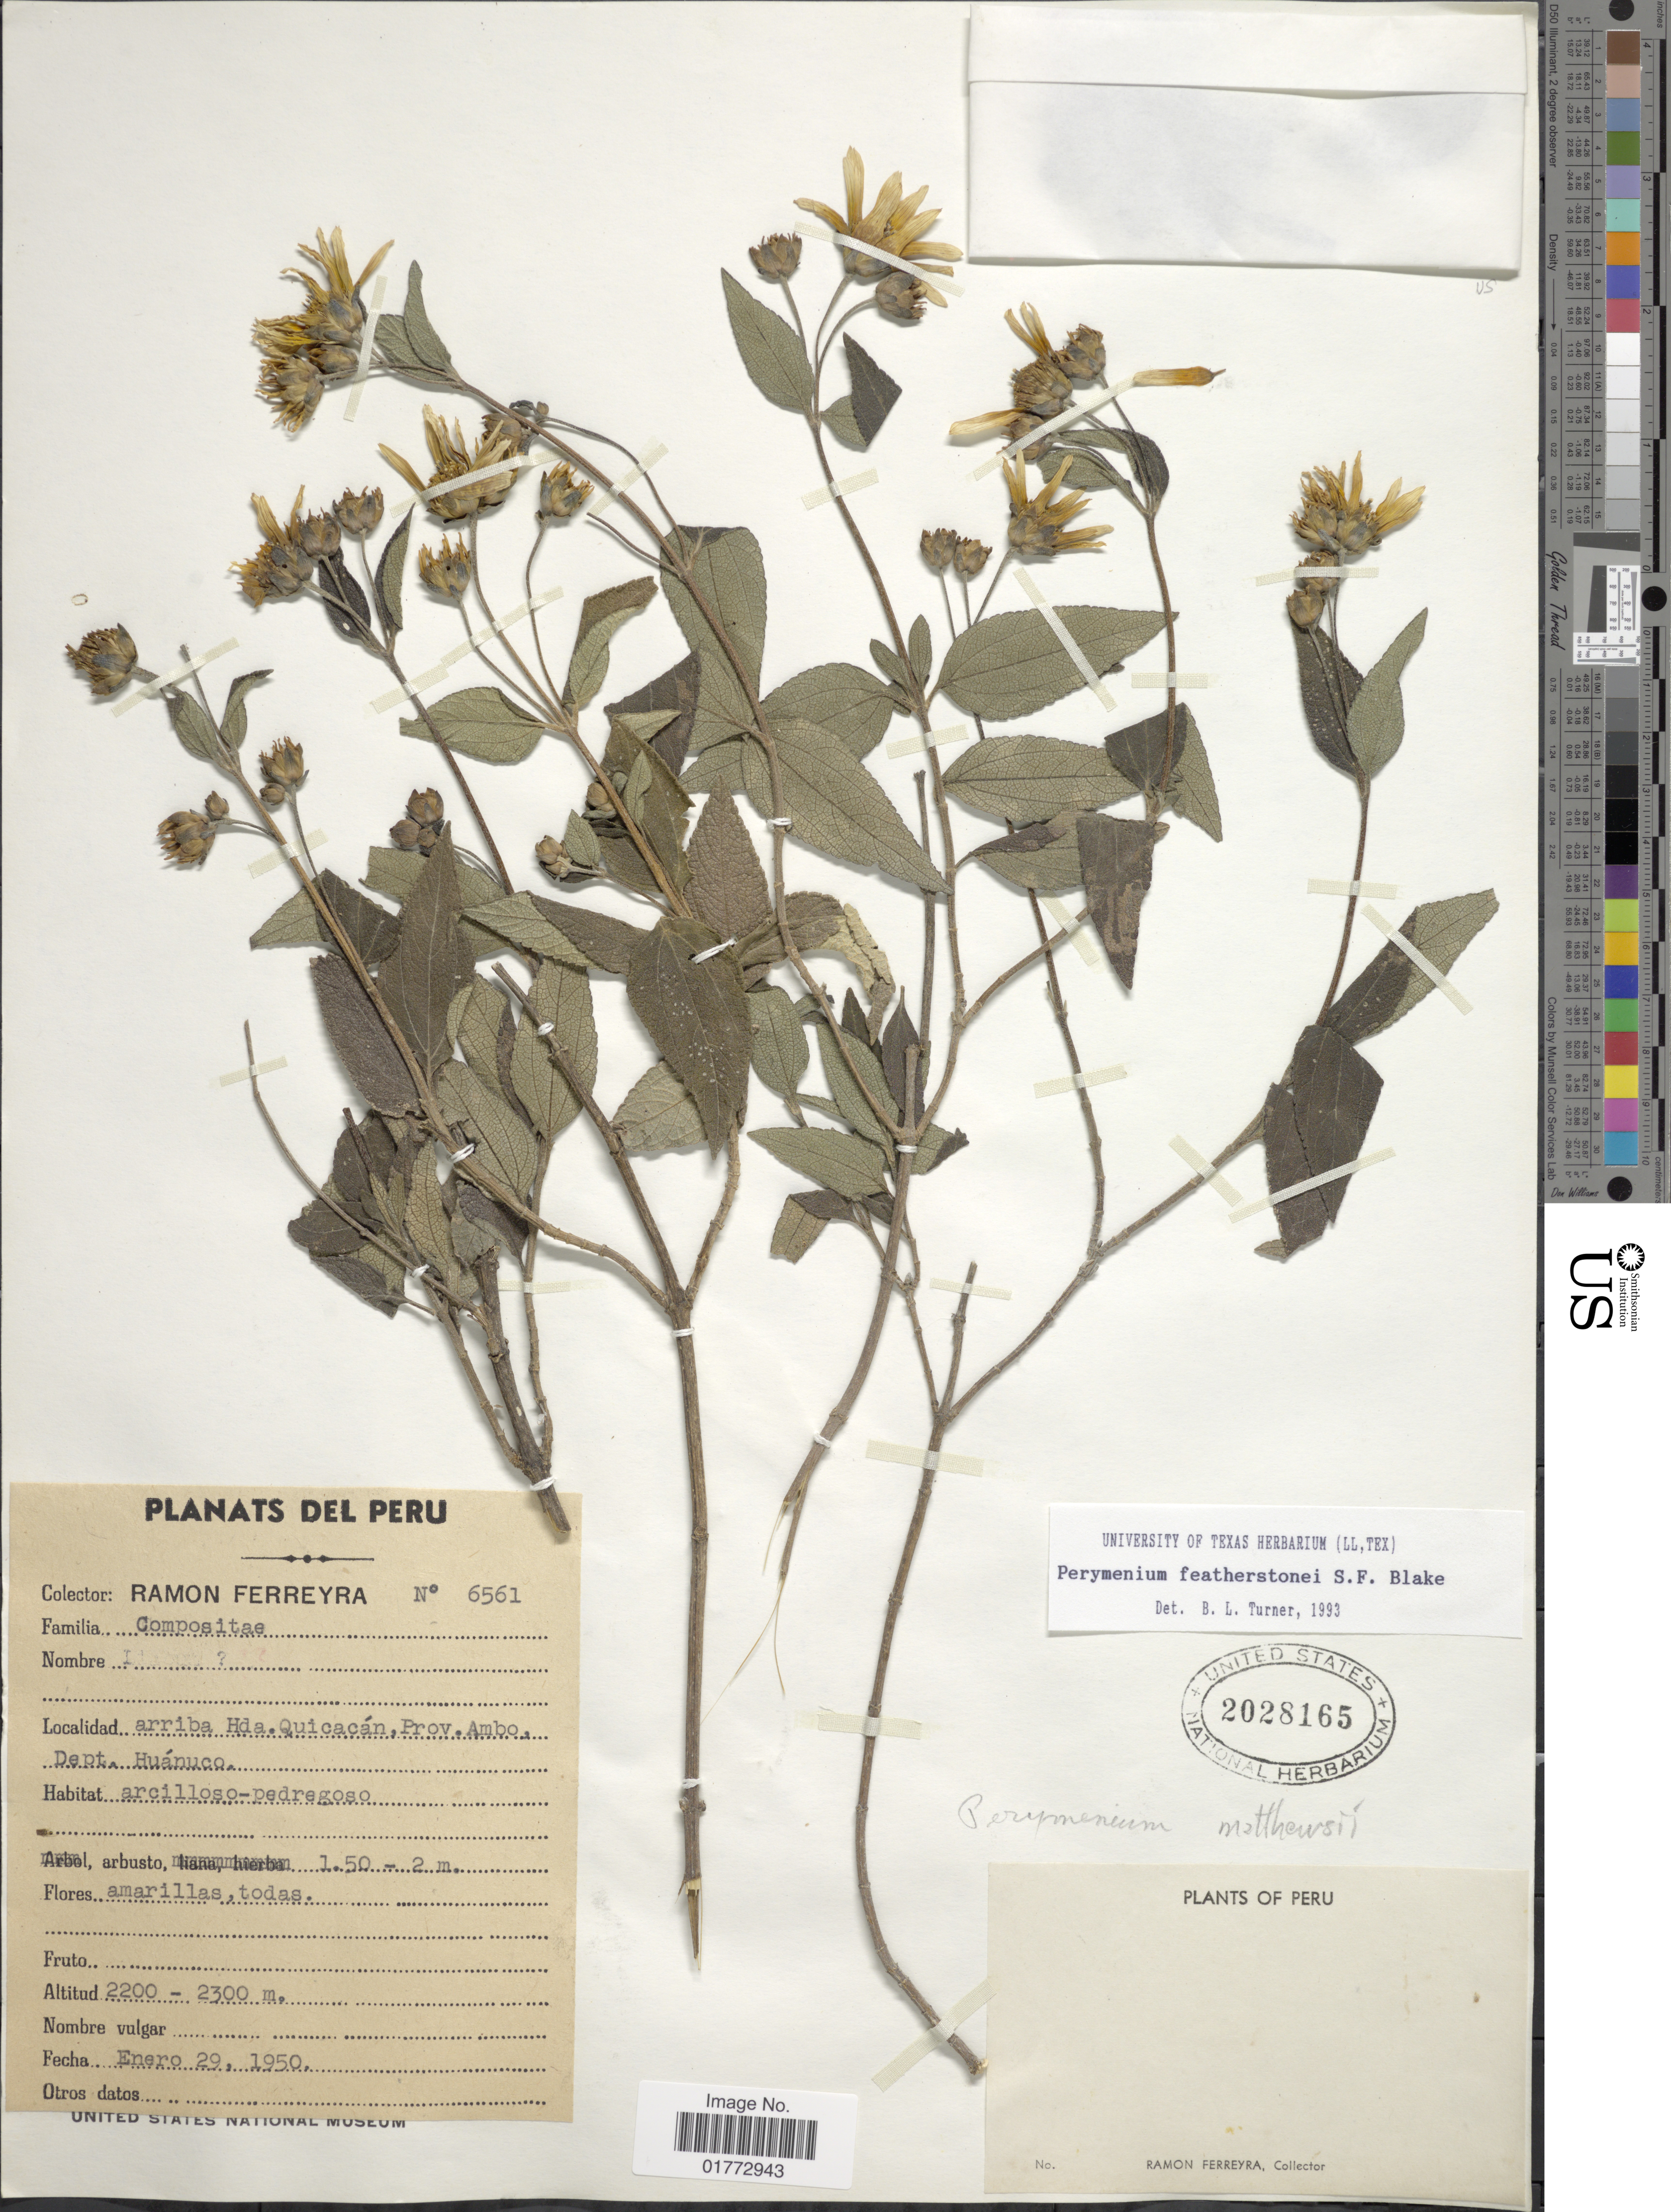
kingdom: Plantae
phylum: Tracheophyta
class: Magnoliopsida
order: Asterales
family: Asteraceae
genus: Perymenium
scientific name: Perymenium featherstonei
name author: S.F. Blake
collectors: R. A. Ferreyra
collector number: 6561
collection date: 1950-01-29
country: Peru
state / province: Huánuco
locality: Arriba Hda. Quicacan, Prov. Ambo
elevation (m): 2200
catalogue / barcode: US 2028165